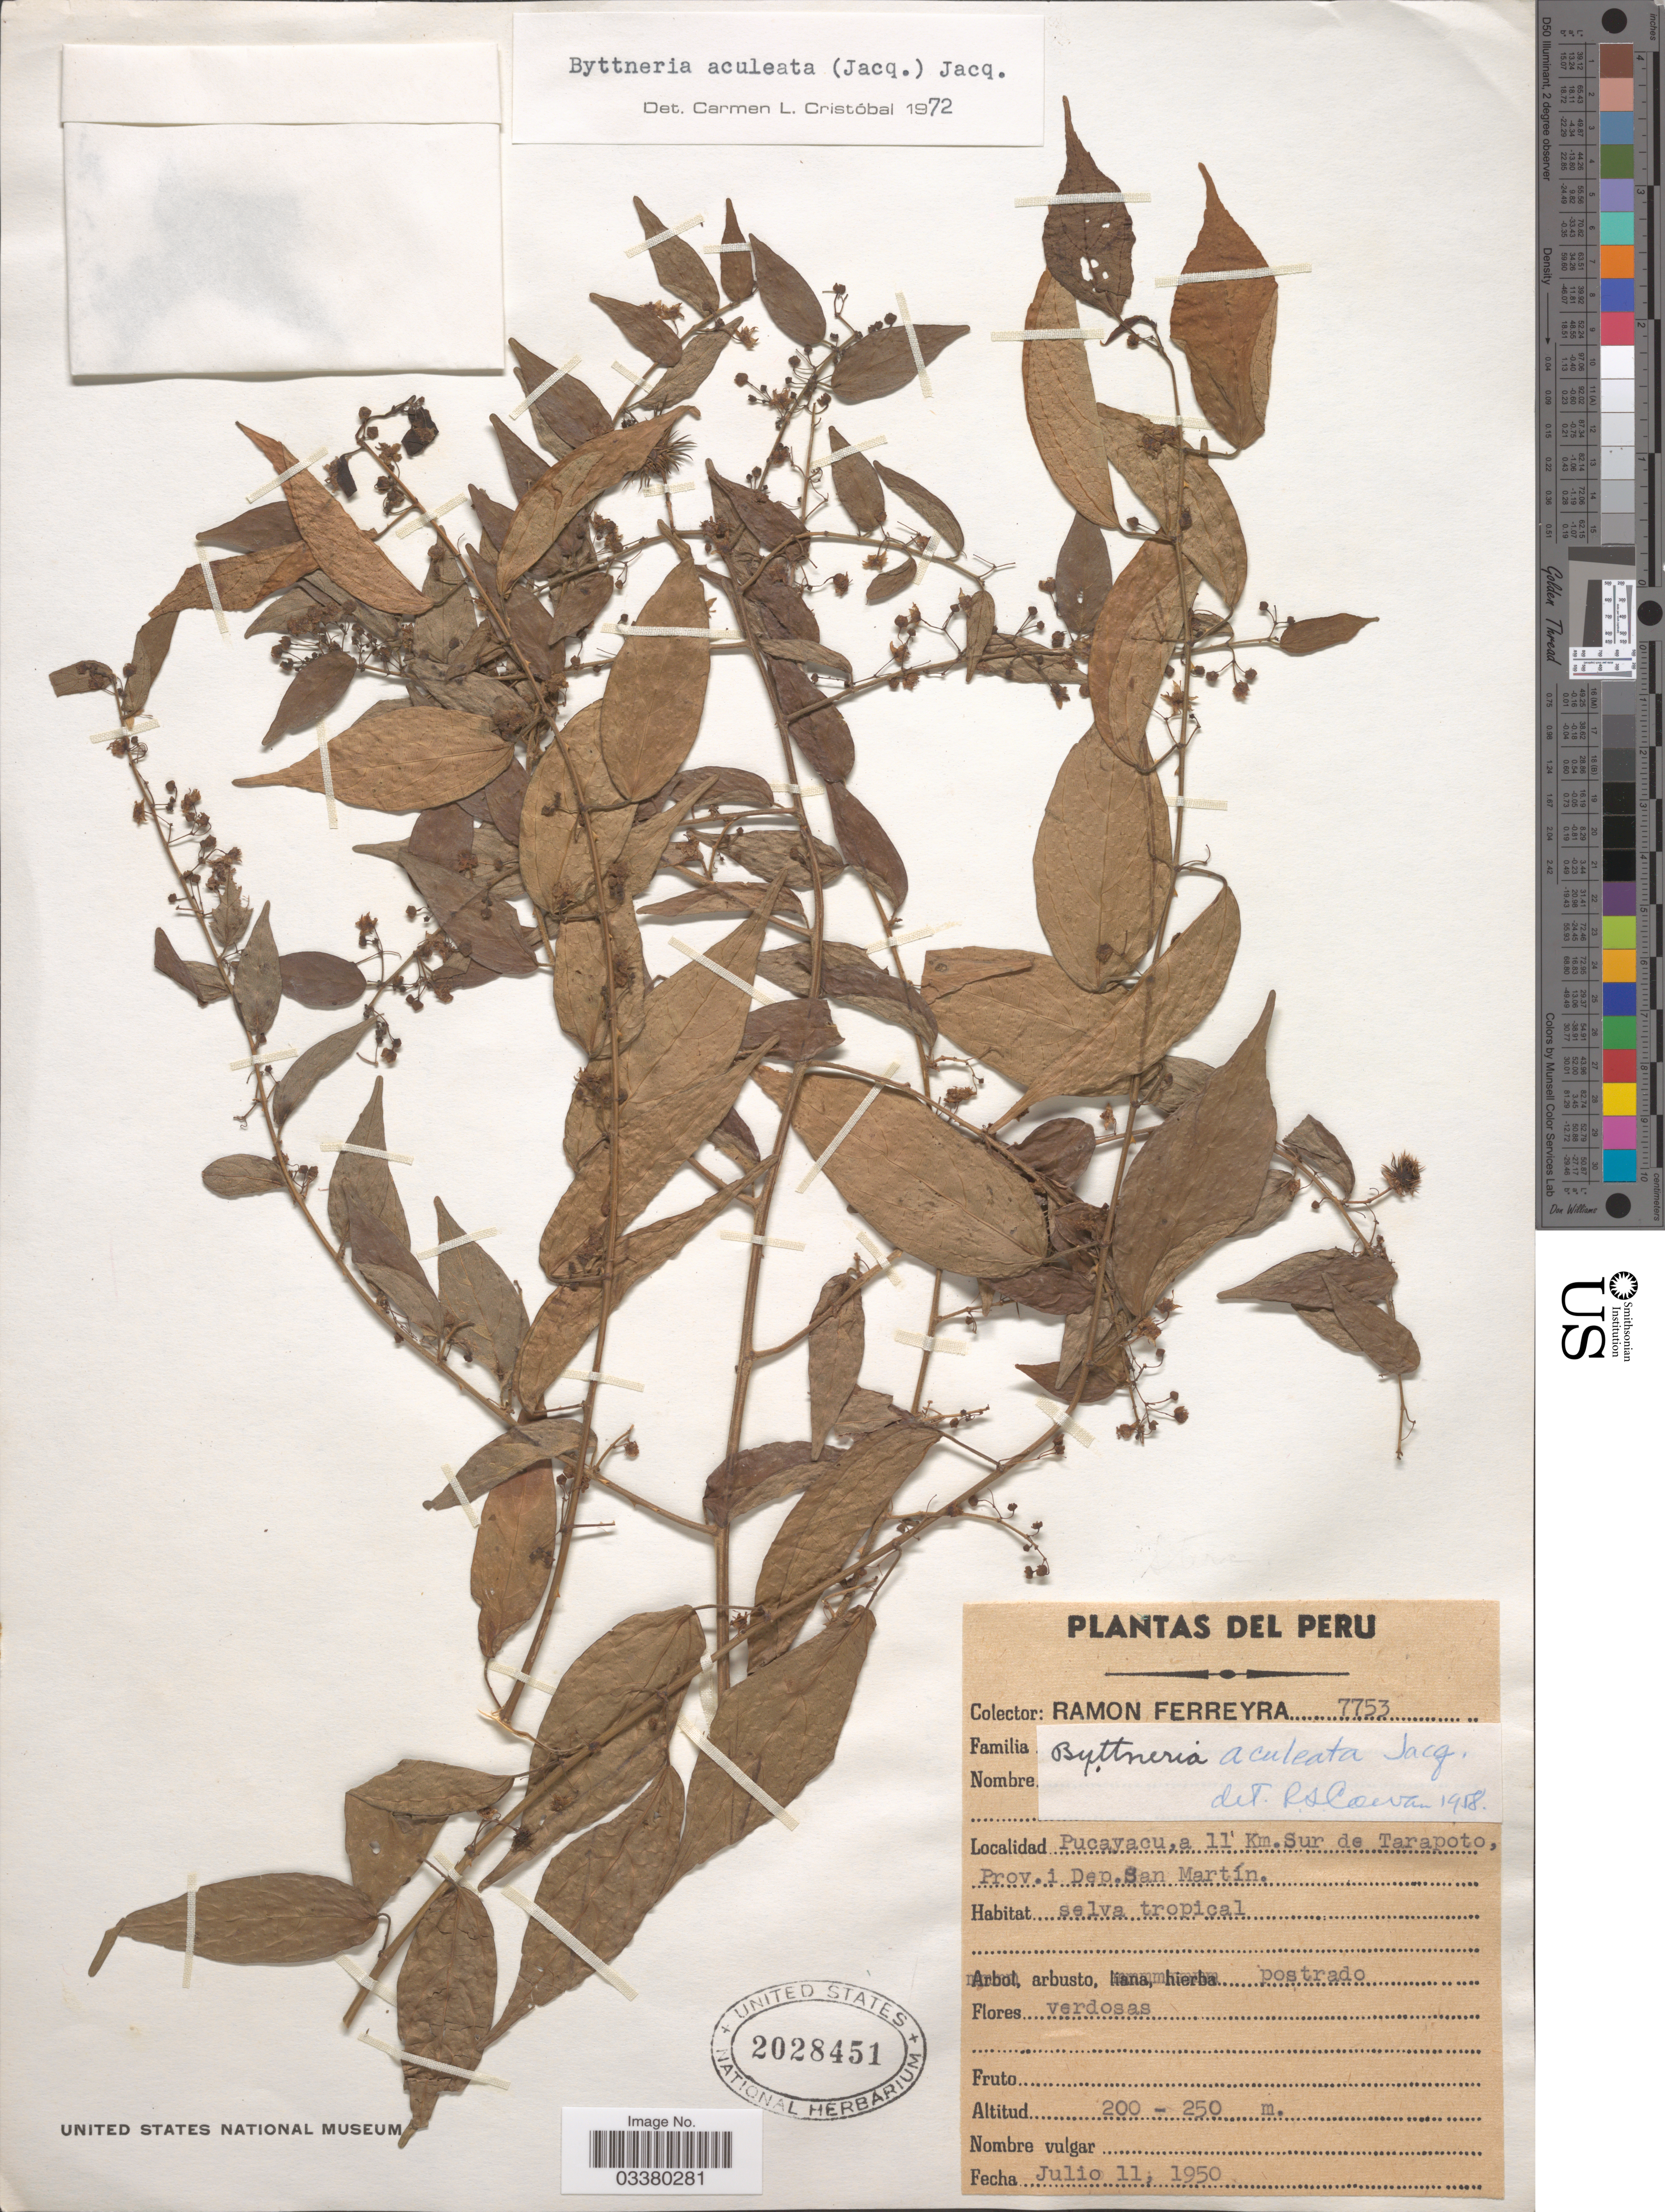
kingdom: Plantae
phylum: Tracheophyta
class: Magnoliopsida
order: Malvales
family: Malvaceae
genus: Byttneria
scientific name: Byttneria aculeata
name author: (Jacq.) Jacq.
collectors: R. A. Ferreyra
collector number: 7753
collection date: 1950-07-11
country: Peru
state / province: San Martín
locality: Pucayacu, a 11 Km. Sur de Tarapoto, Prov. i Dep. San Martín.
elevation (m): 200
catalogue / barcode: US 2028451